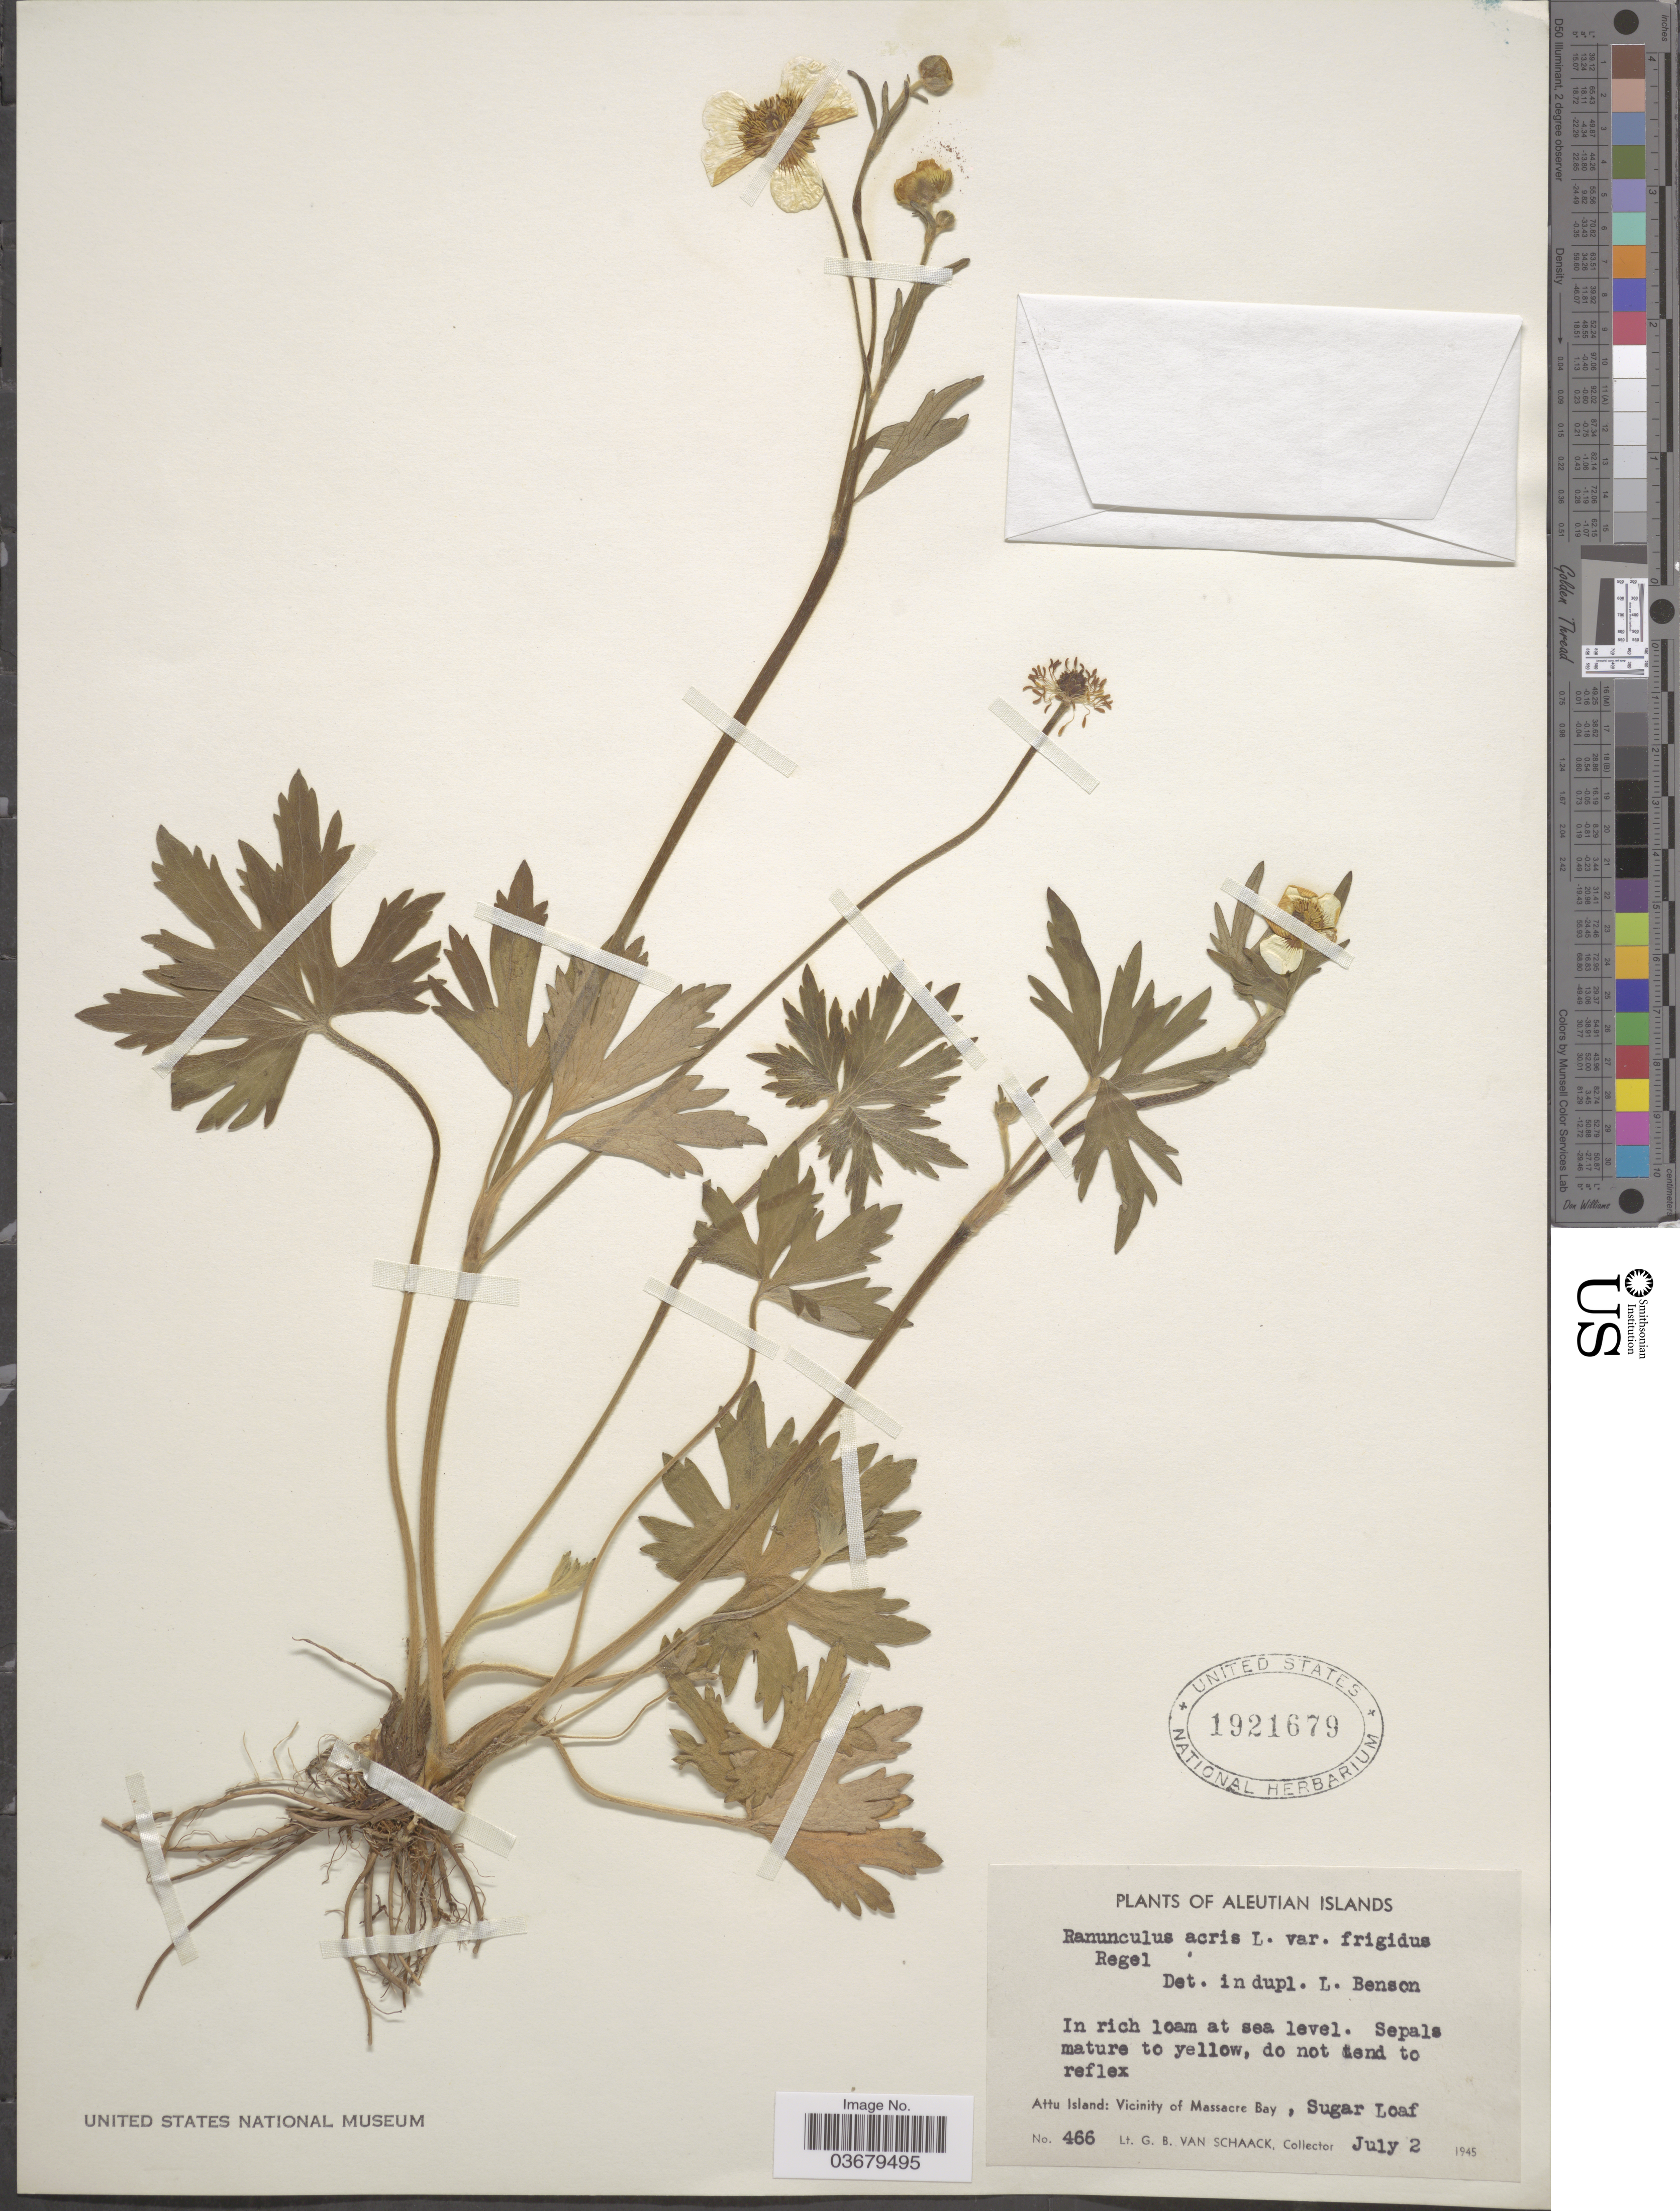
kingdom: Plantae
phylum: Tracheophyta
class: Magnoliopsida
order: Ranunculales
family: Ranunculaceae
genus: Ranunculus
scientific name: Ranunculus acris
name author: L.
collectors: G. Van Schaack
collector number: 466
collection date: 1945-07-02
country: United States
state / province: Alaska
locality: Aleutian Islands. Attu Island: Vicinity of Massacre Bay, Sugar Loaf.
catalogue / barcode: US 1921679